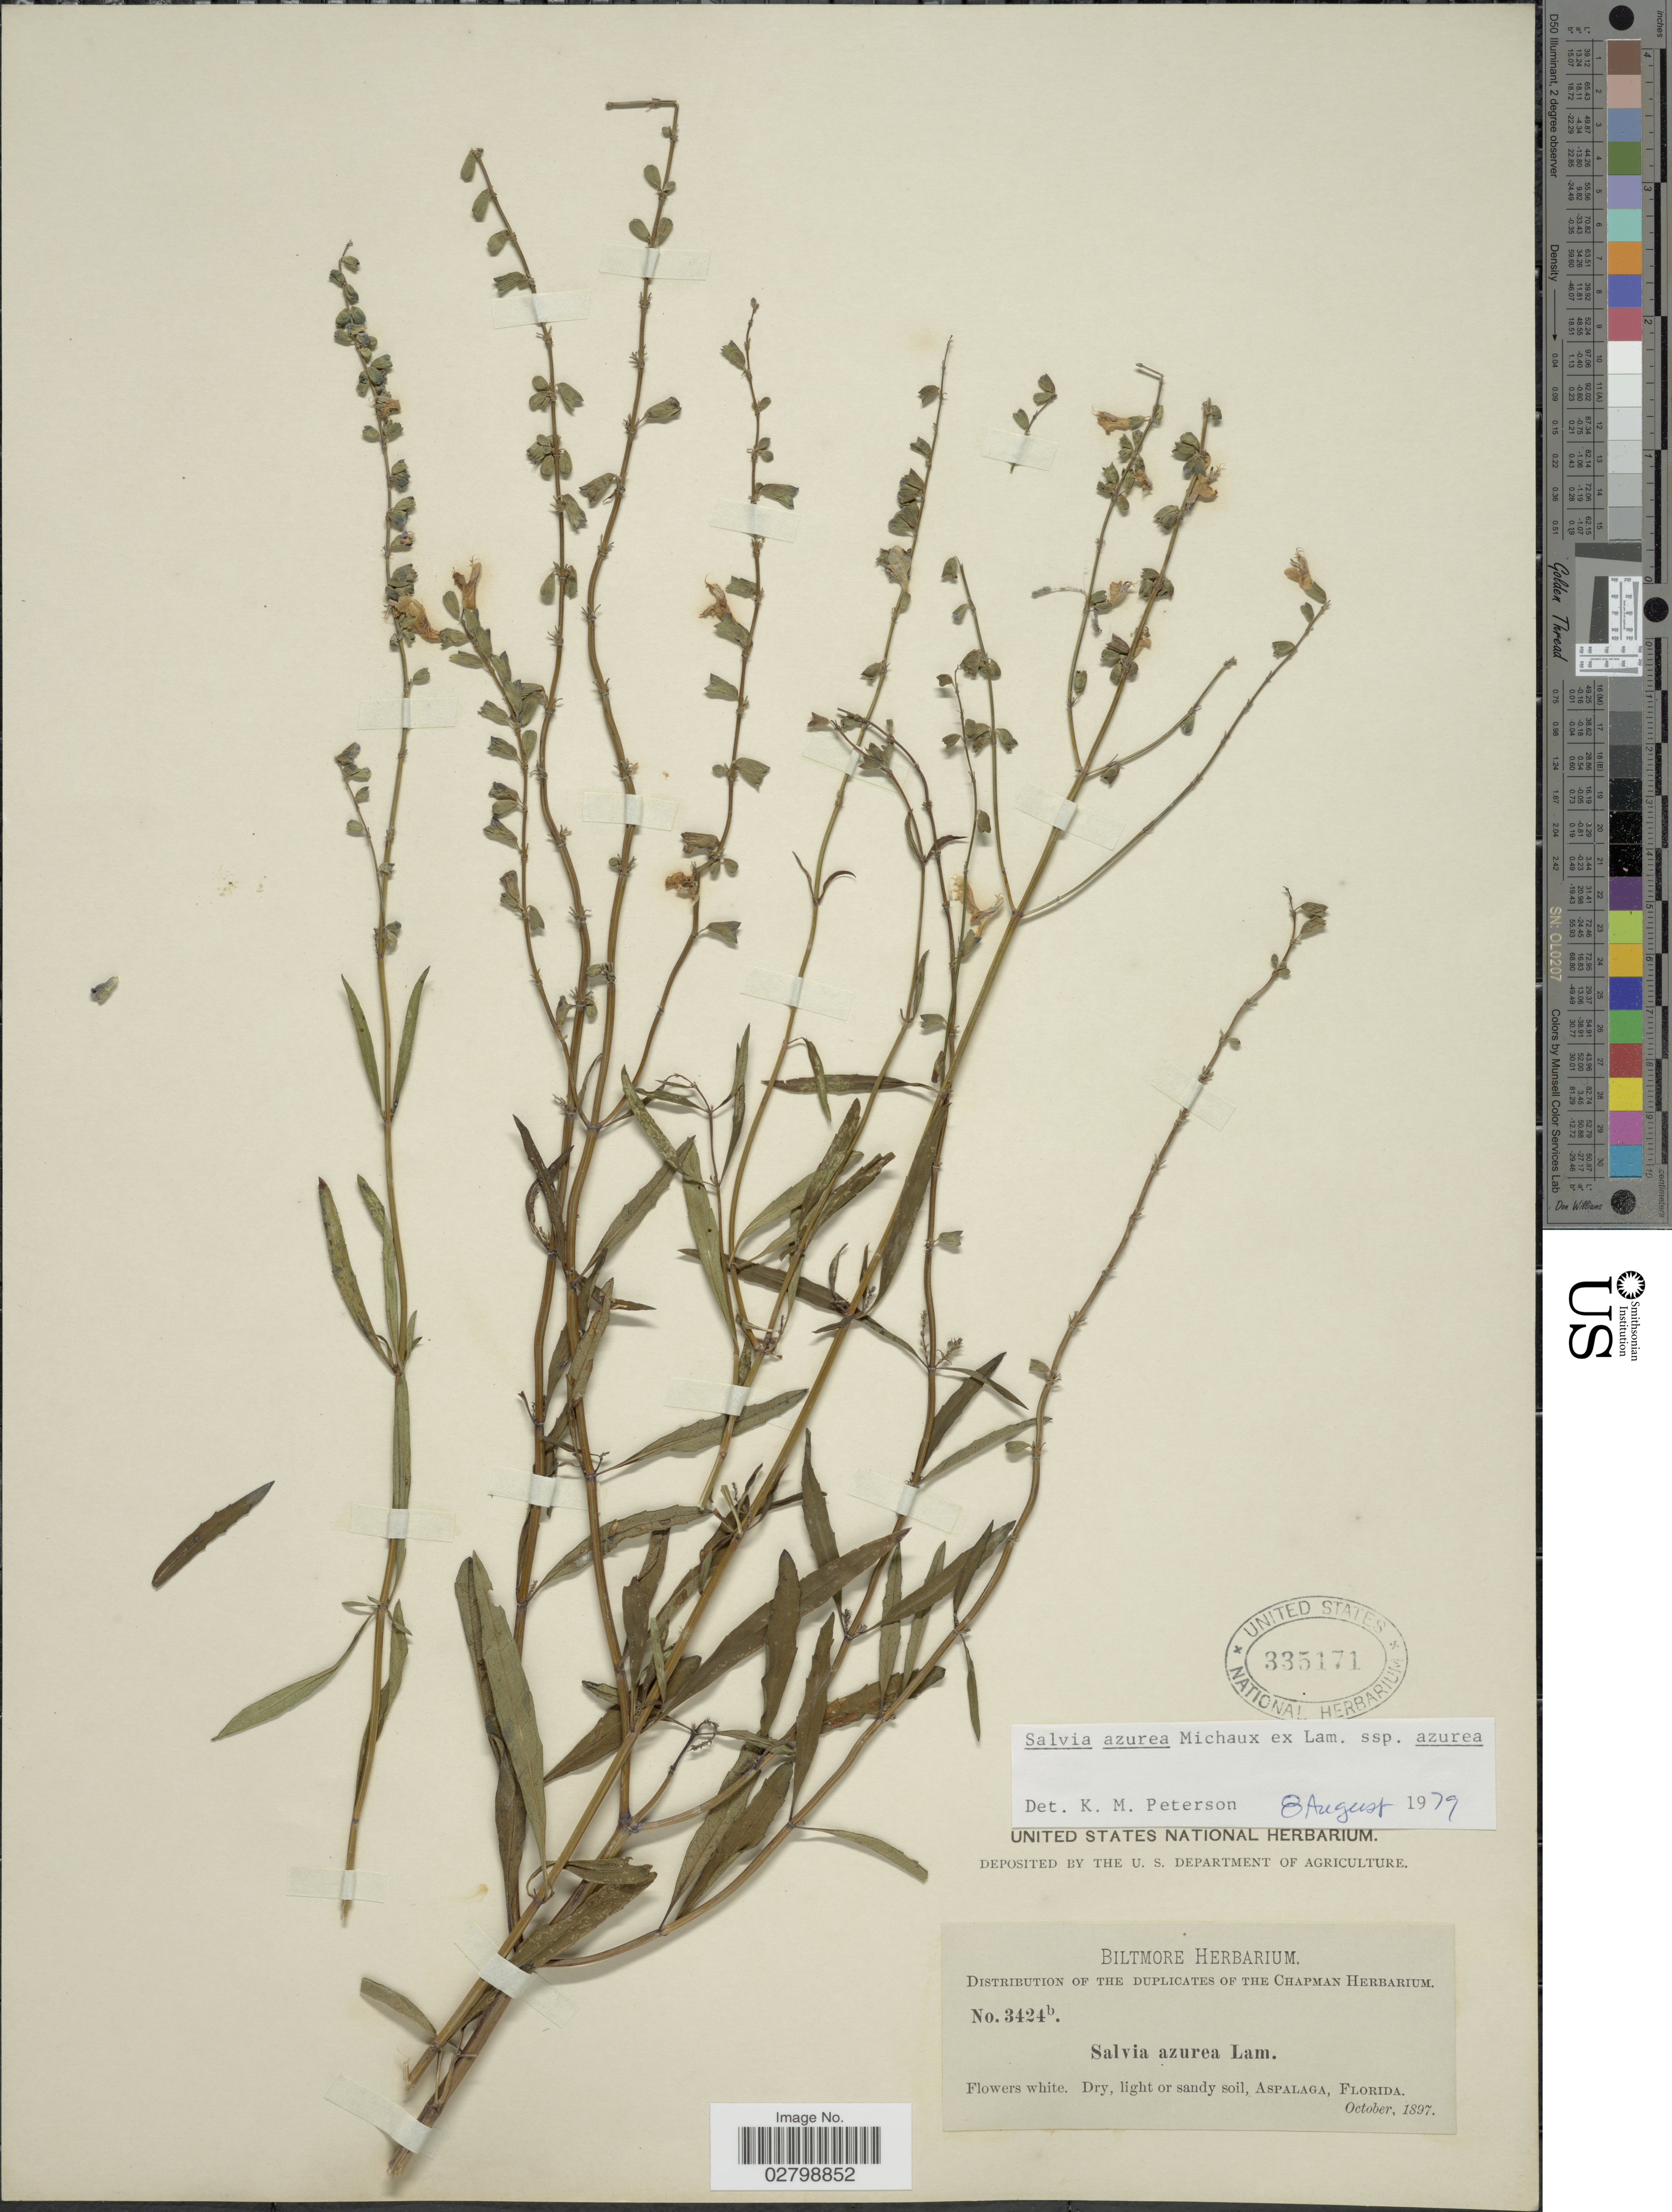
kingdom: Plantae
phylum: Tracheophyta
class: Magnoliopsida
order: Lamiales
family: Lamiaceae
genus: Salvia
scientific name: Salvia azurea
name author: Michx. ex Vahl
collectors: ex herb. Biltmore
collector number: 3424b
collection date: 1897-10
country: United States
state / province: Florida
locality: Aspalaga.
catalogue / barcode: US 335171